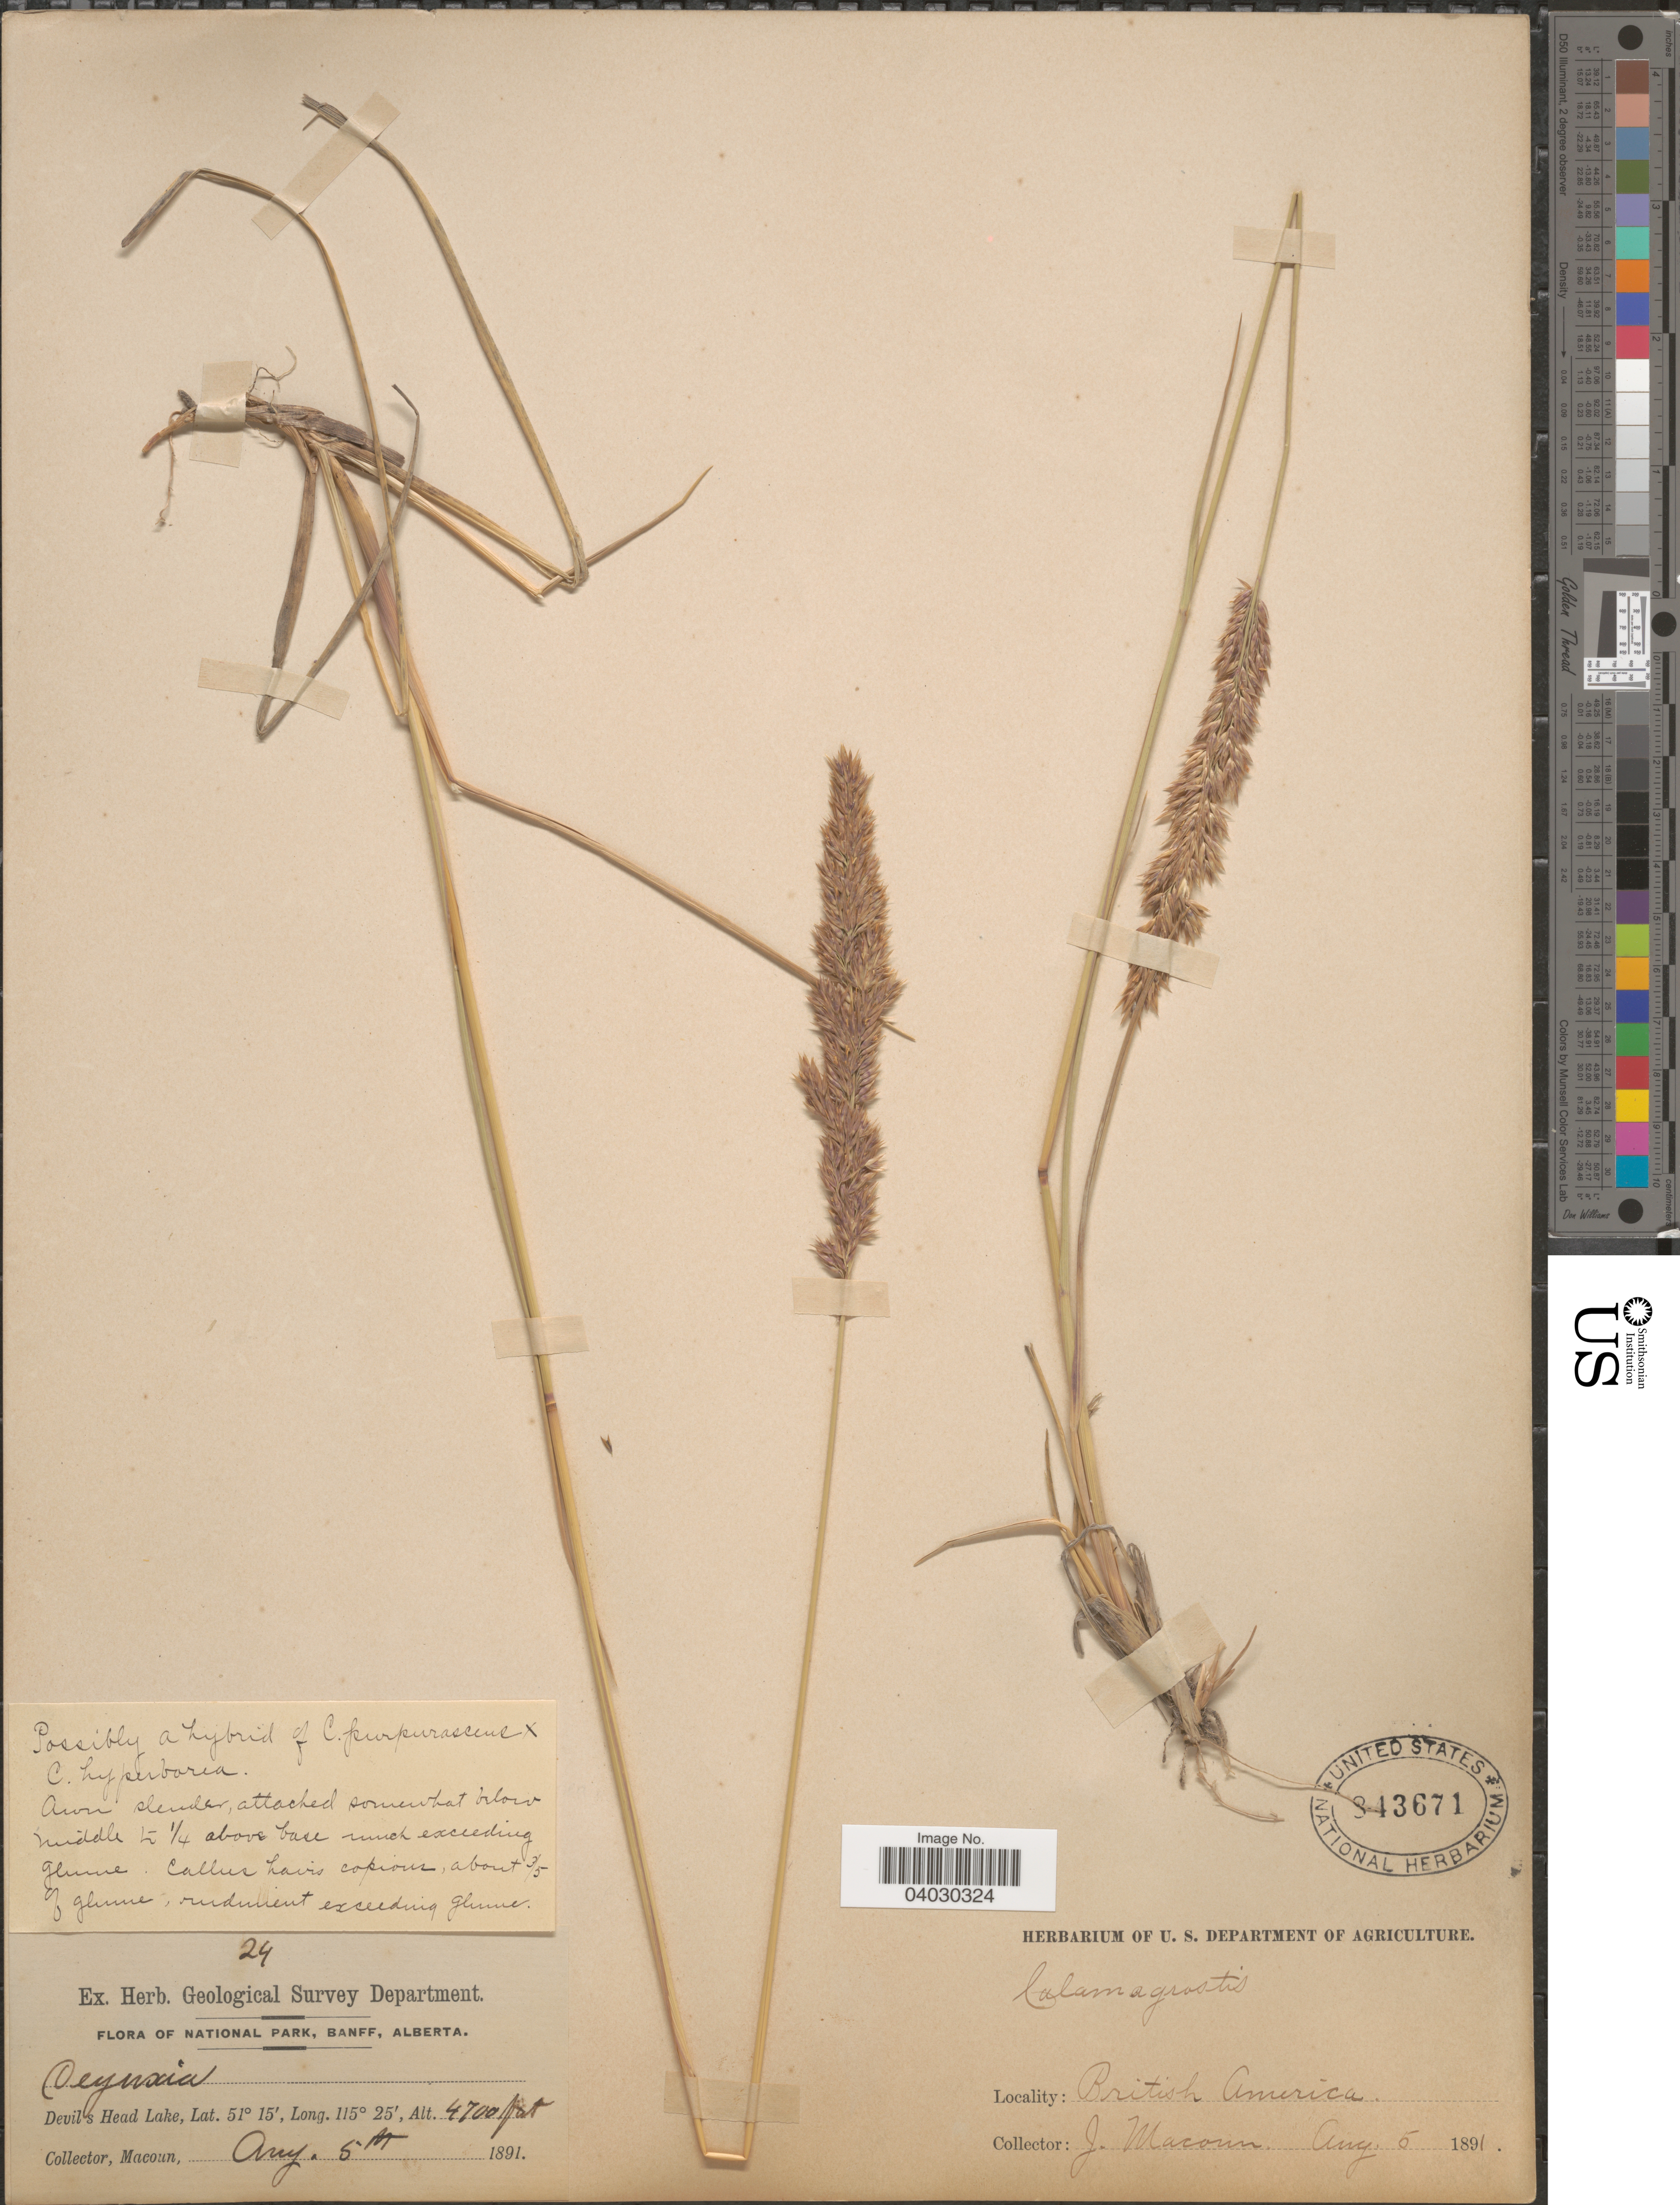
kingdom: Plantae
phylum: Tracheophyta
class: Liliopsida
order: Poales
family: Poaceae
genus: Calamagrostis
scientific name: Calamagrostis purpurascens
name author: R. Br.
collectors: J. Macoun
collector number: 24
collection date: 1891-08-05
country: Canada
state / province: Alberta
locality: National Park, Banff. Devil's Head Lake. British America.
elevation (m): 1433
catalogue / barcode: US 843671